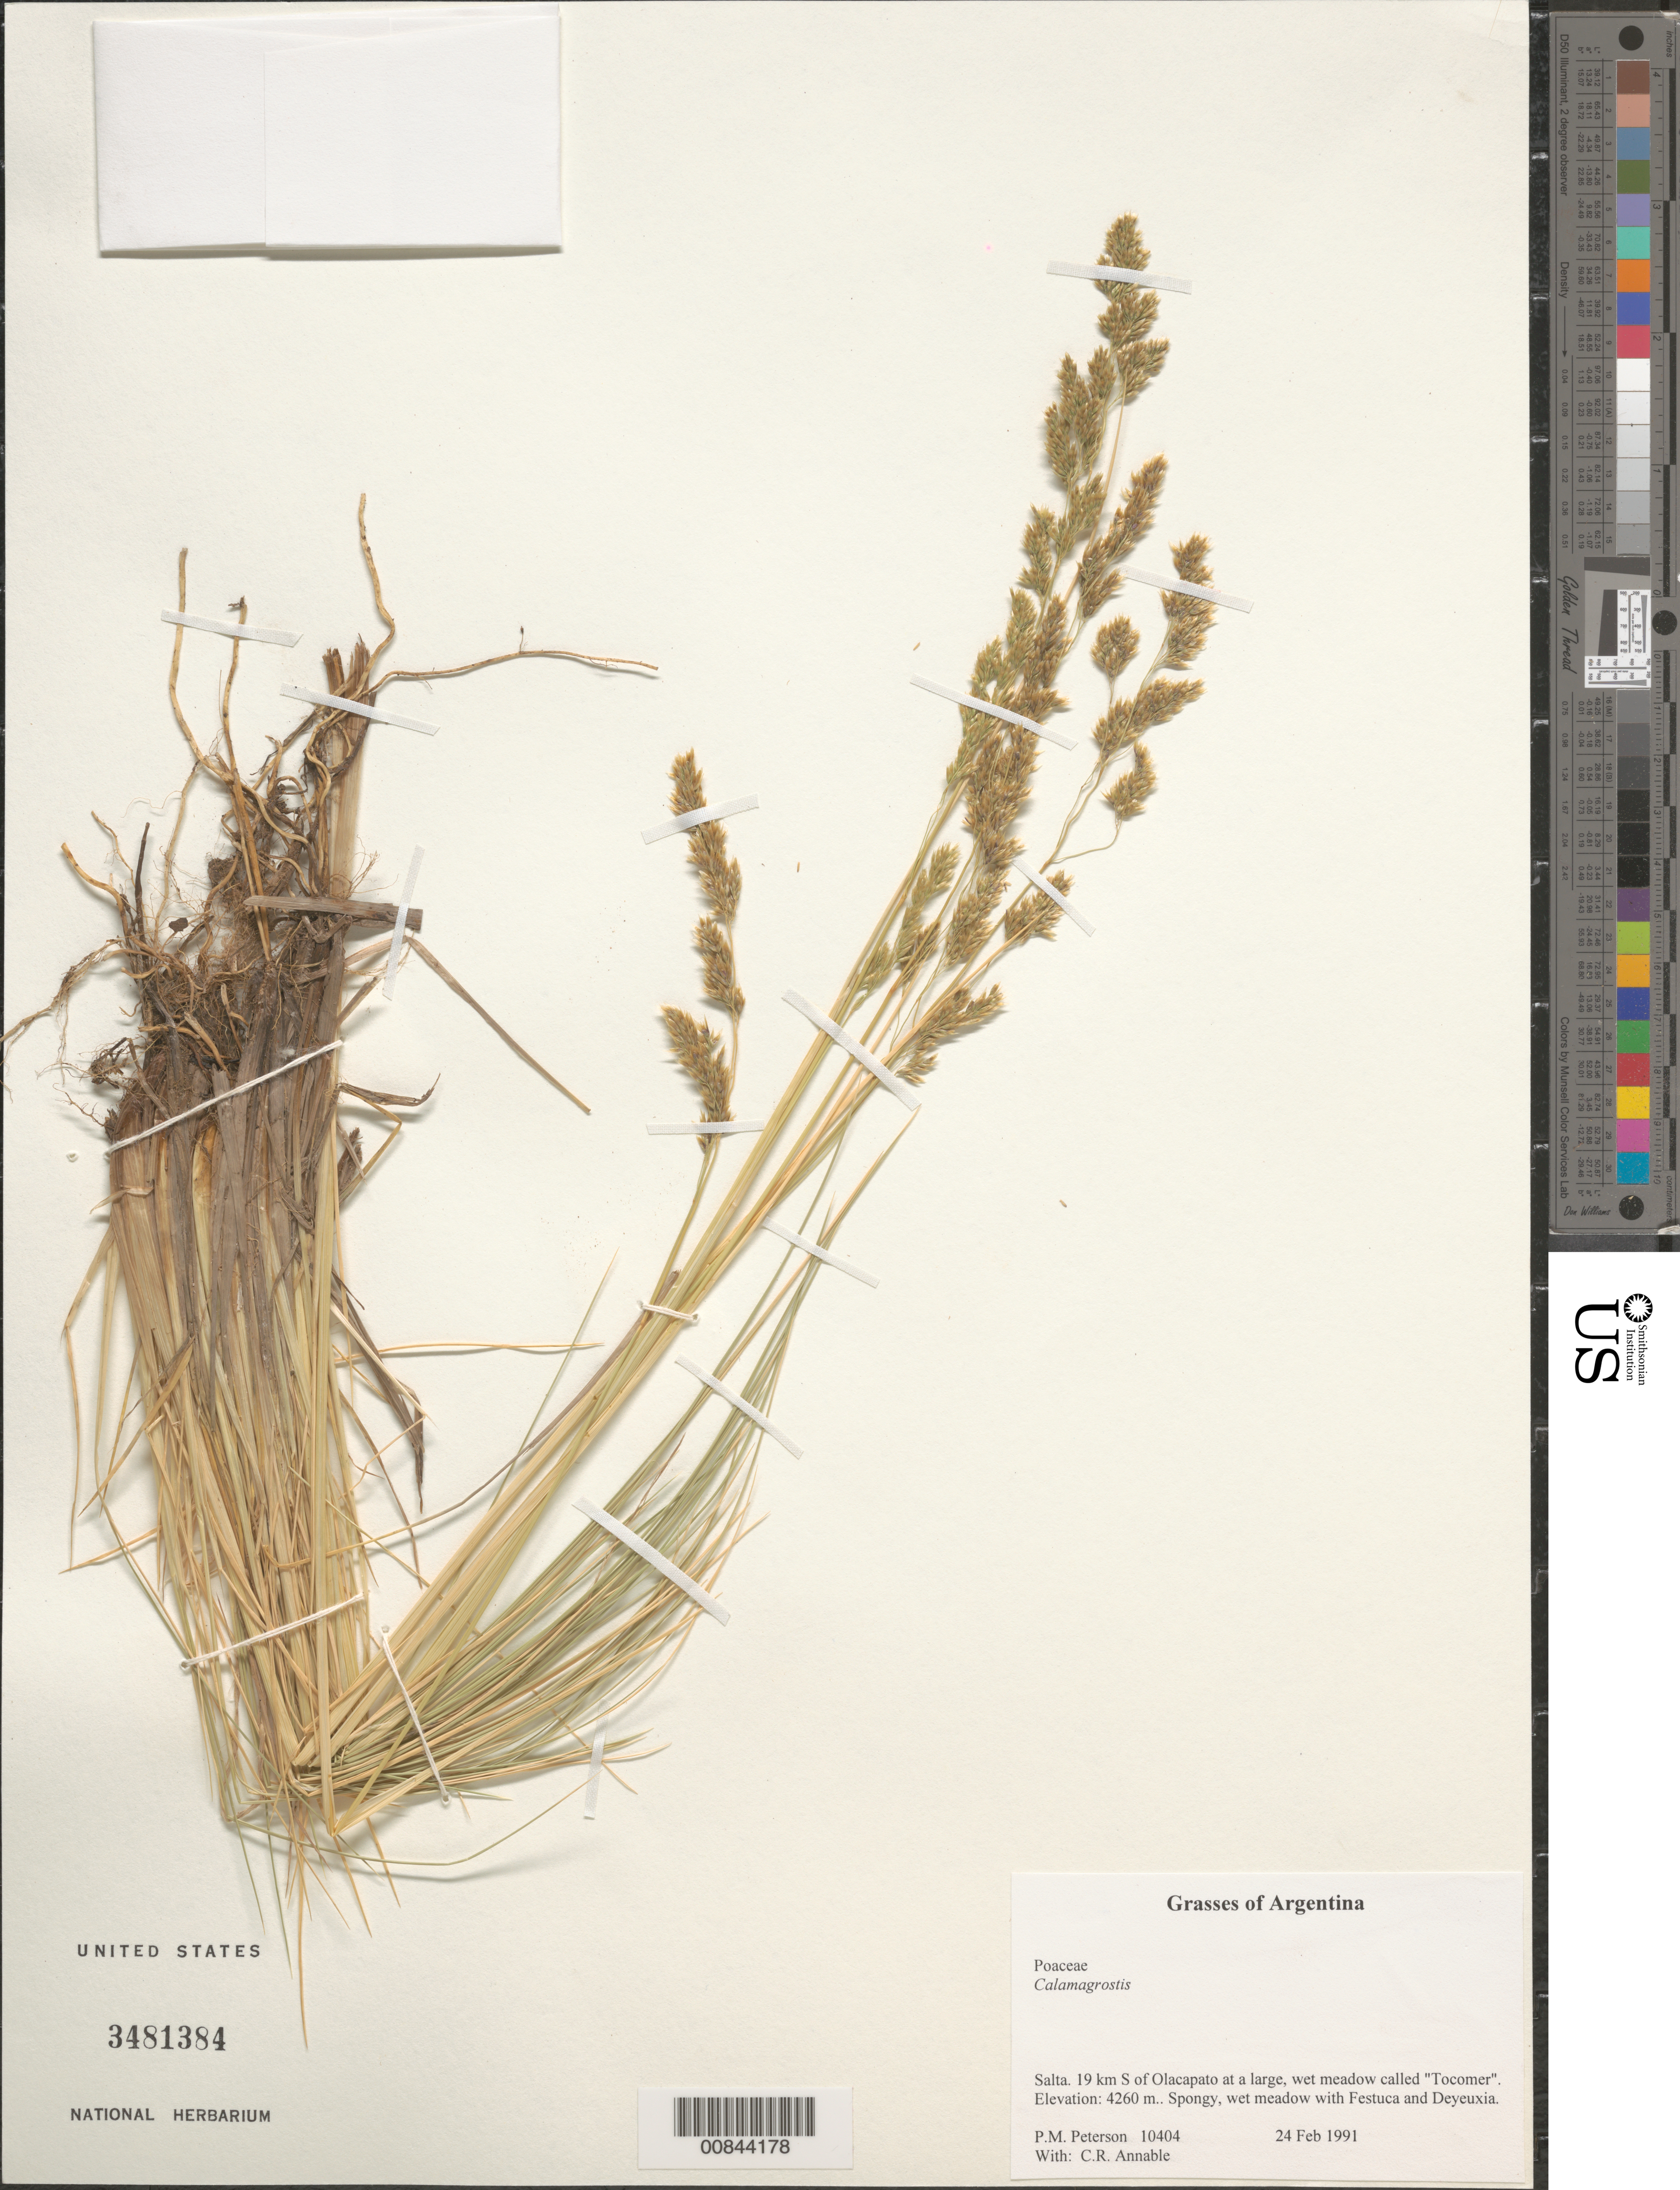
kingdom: Plantae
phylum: Tracheophyta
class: Liliopsida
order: Poales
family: Poaceae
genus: Calamagrostis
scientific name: Calamagrostis sp.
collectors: P. M. Peterson & C. R. Annable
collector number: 10404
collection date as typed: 24 Feb 1991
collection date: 1991-02-24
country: Argentina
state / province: Salta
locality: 19 km S of Olacapato at a large, wet meadow called "Tocomer".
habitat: Spongy, wet meadow with Festuca and Deyeuxia.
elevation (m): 4260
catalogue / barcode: US 3481384